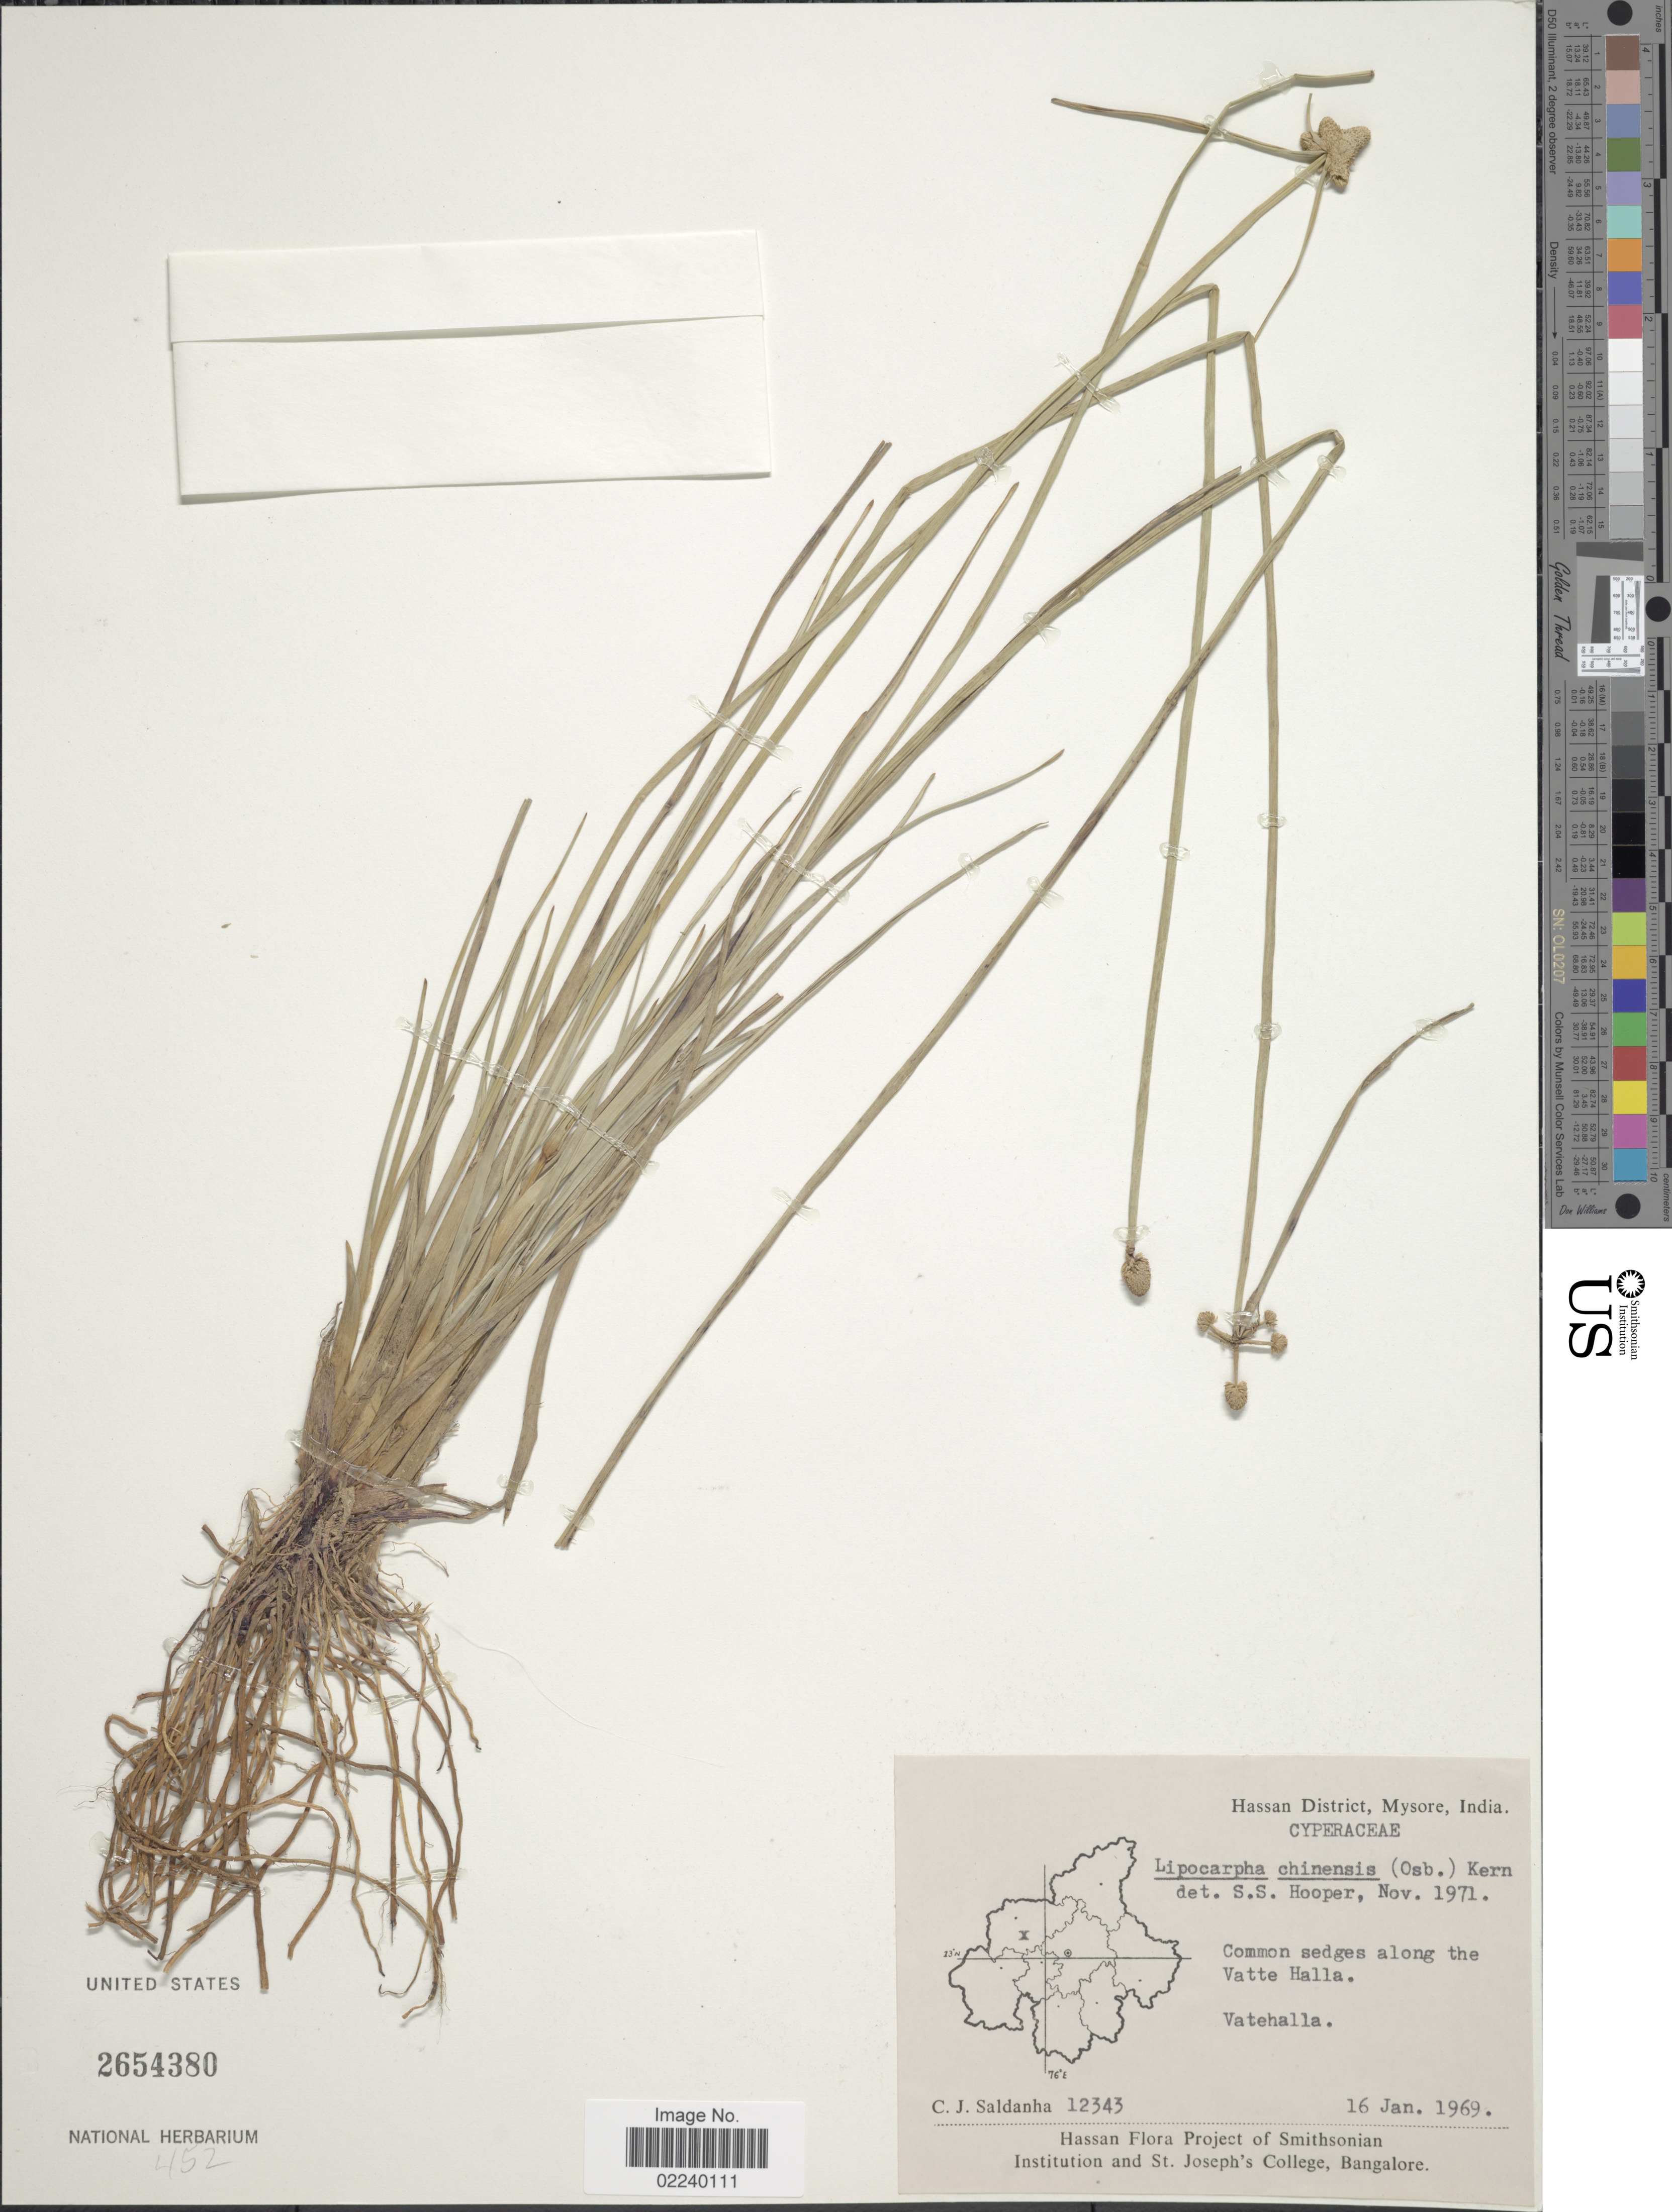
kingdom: Plantae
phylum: Tracheophyta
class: Liliopsida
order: Poales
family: Cyperaceae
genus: Cyperus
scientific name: Cyperus albescens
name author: (Steud.) Larridon & Govaerts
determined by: Strong, M. T., (US), Smithsonian Institution - National Museum of Natural History (UNITED STATES)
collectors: C. J. Saldanha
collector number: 12343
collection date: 1969-01-16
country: India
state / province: Karnataka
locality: Hassan District, Mysore, Vatehalla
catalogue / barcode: US 2654380